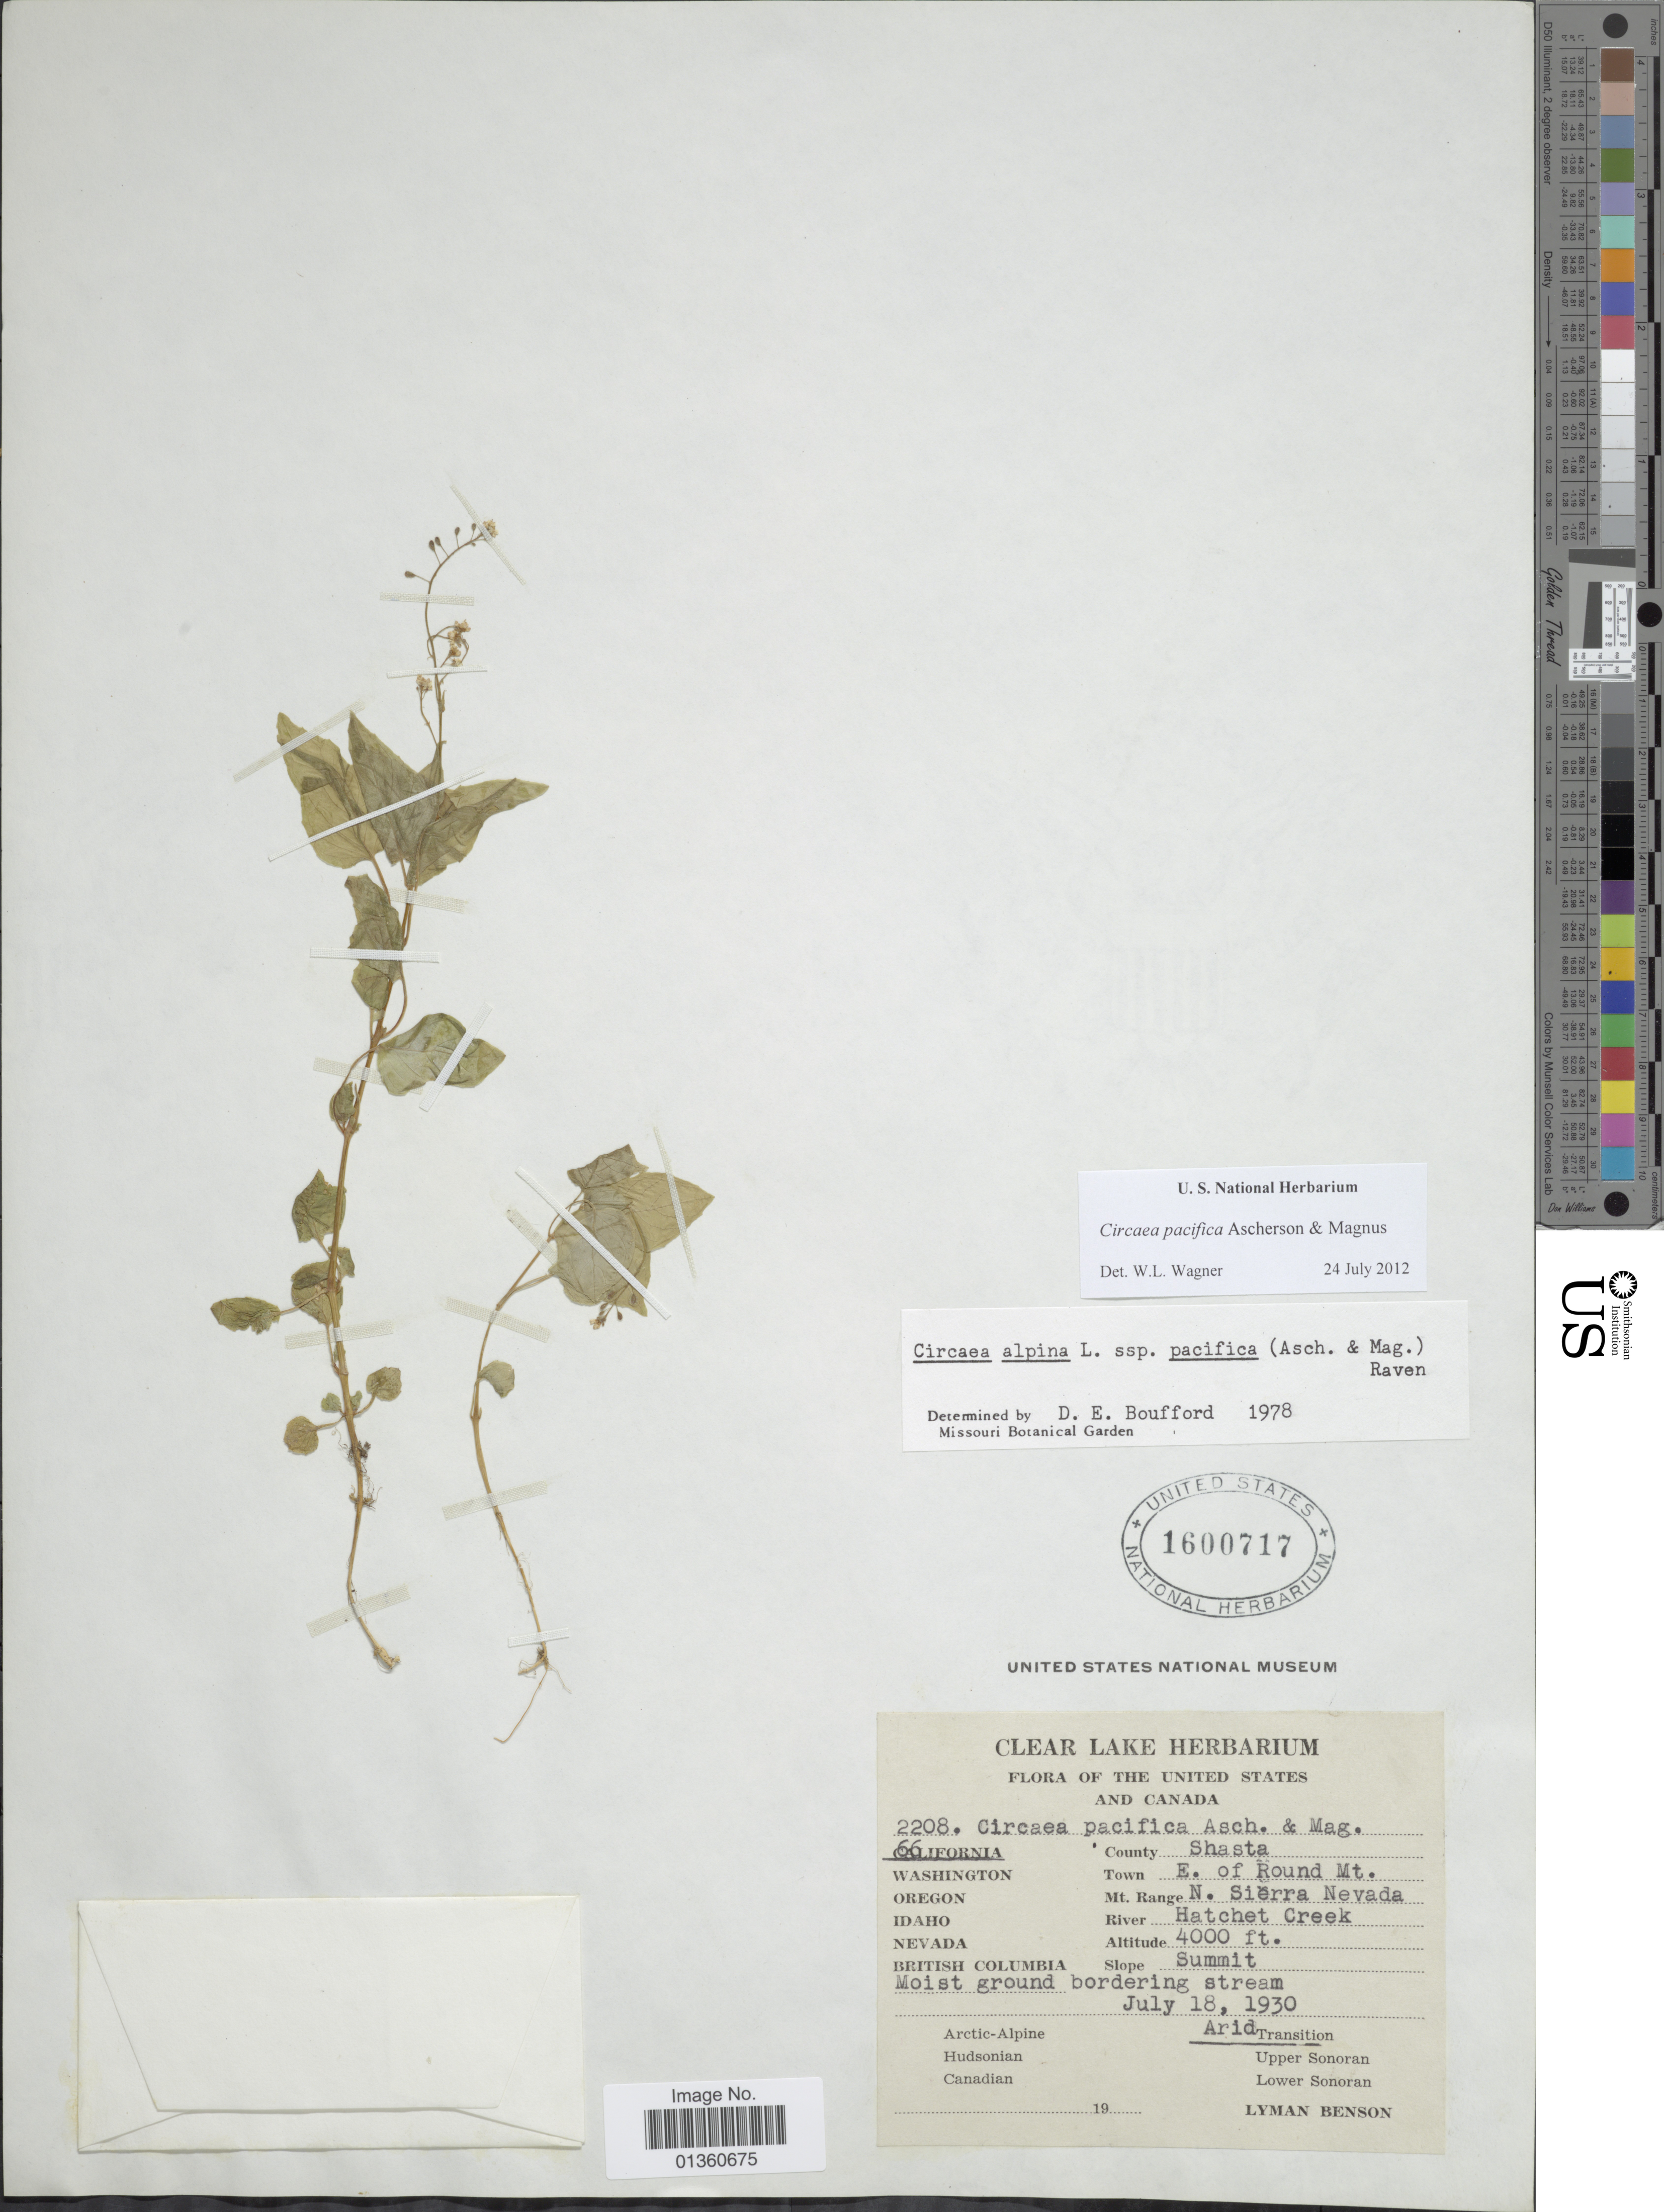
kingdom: Plantae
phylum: Tracheophyta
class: Magnoliopsida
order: Myrtales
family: Onagraceae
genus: Circaea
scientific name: Circaea pacifica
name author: Asch. & Magnus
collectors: L. D. Benson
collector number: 2208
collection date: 1930-07-18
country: United States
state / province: California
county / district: Shasta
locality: County Shasta. Town E. of Round Mt. Mt. range N. Sierra Nevada. River Hatchet Creek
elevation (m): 1219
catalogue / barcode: US 1600717